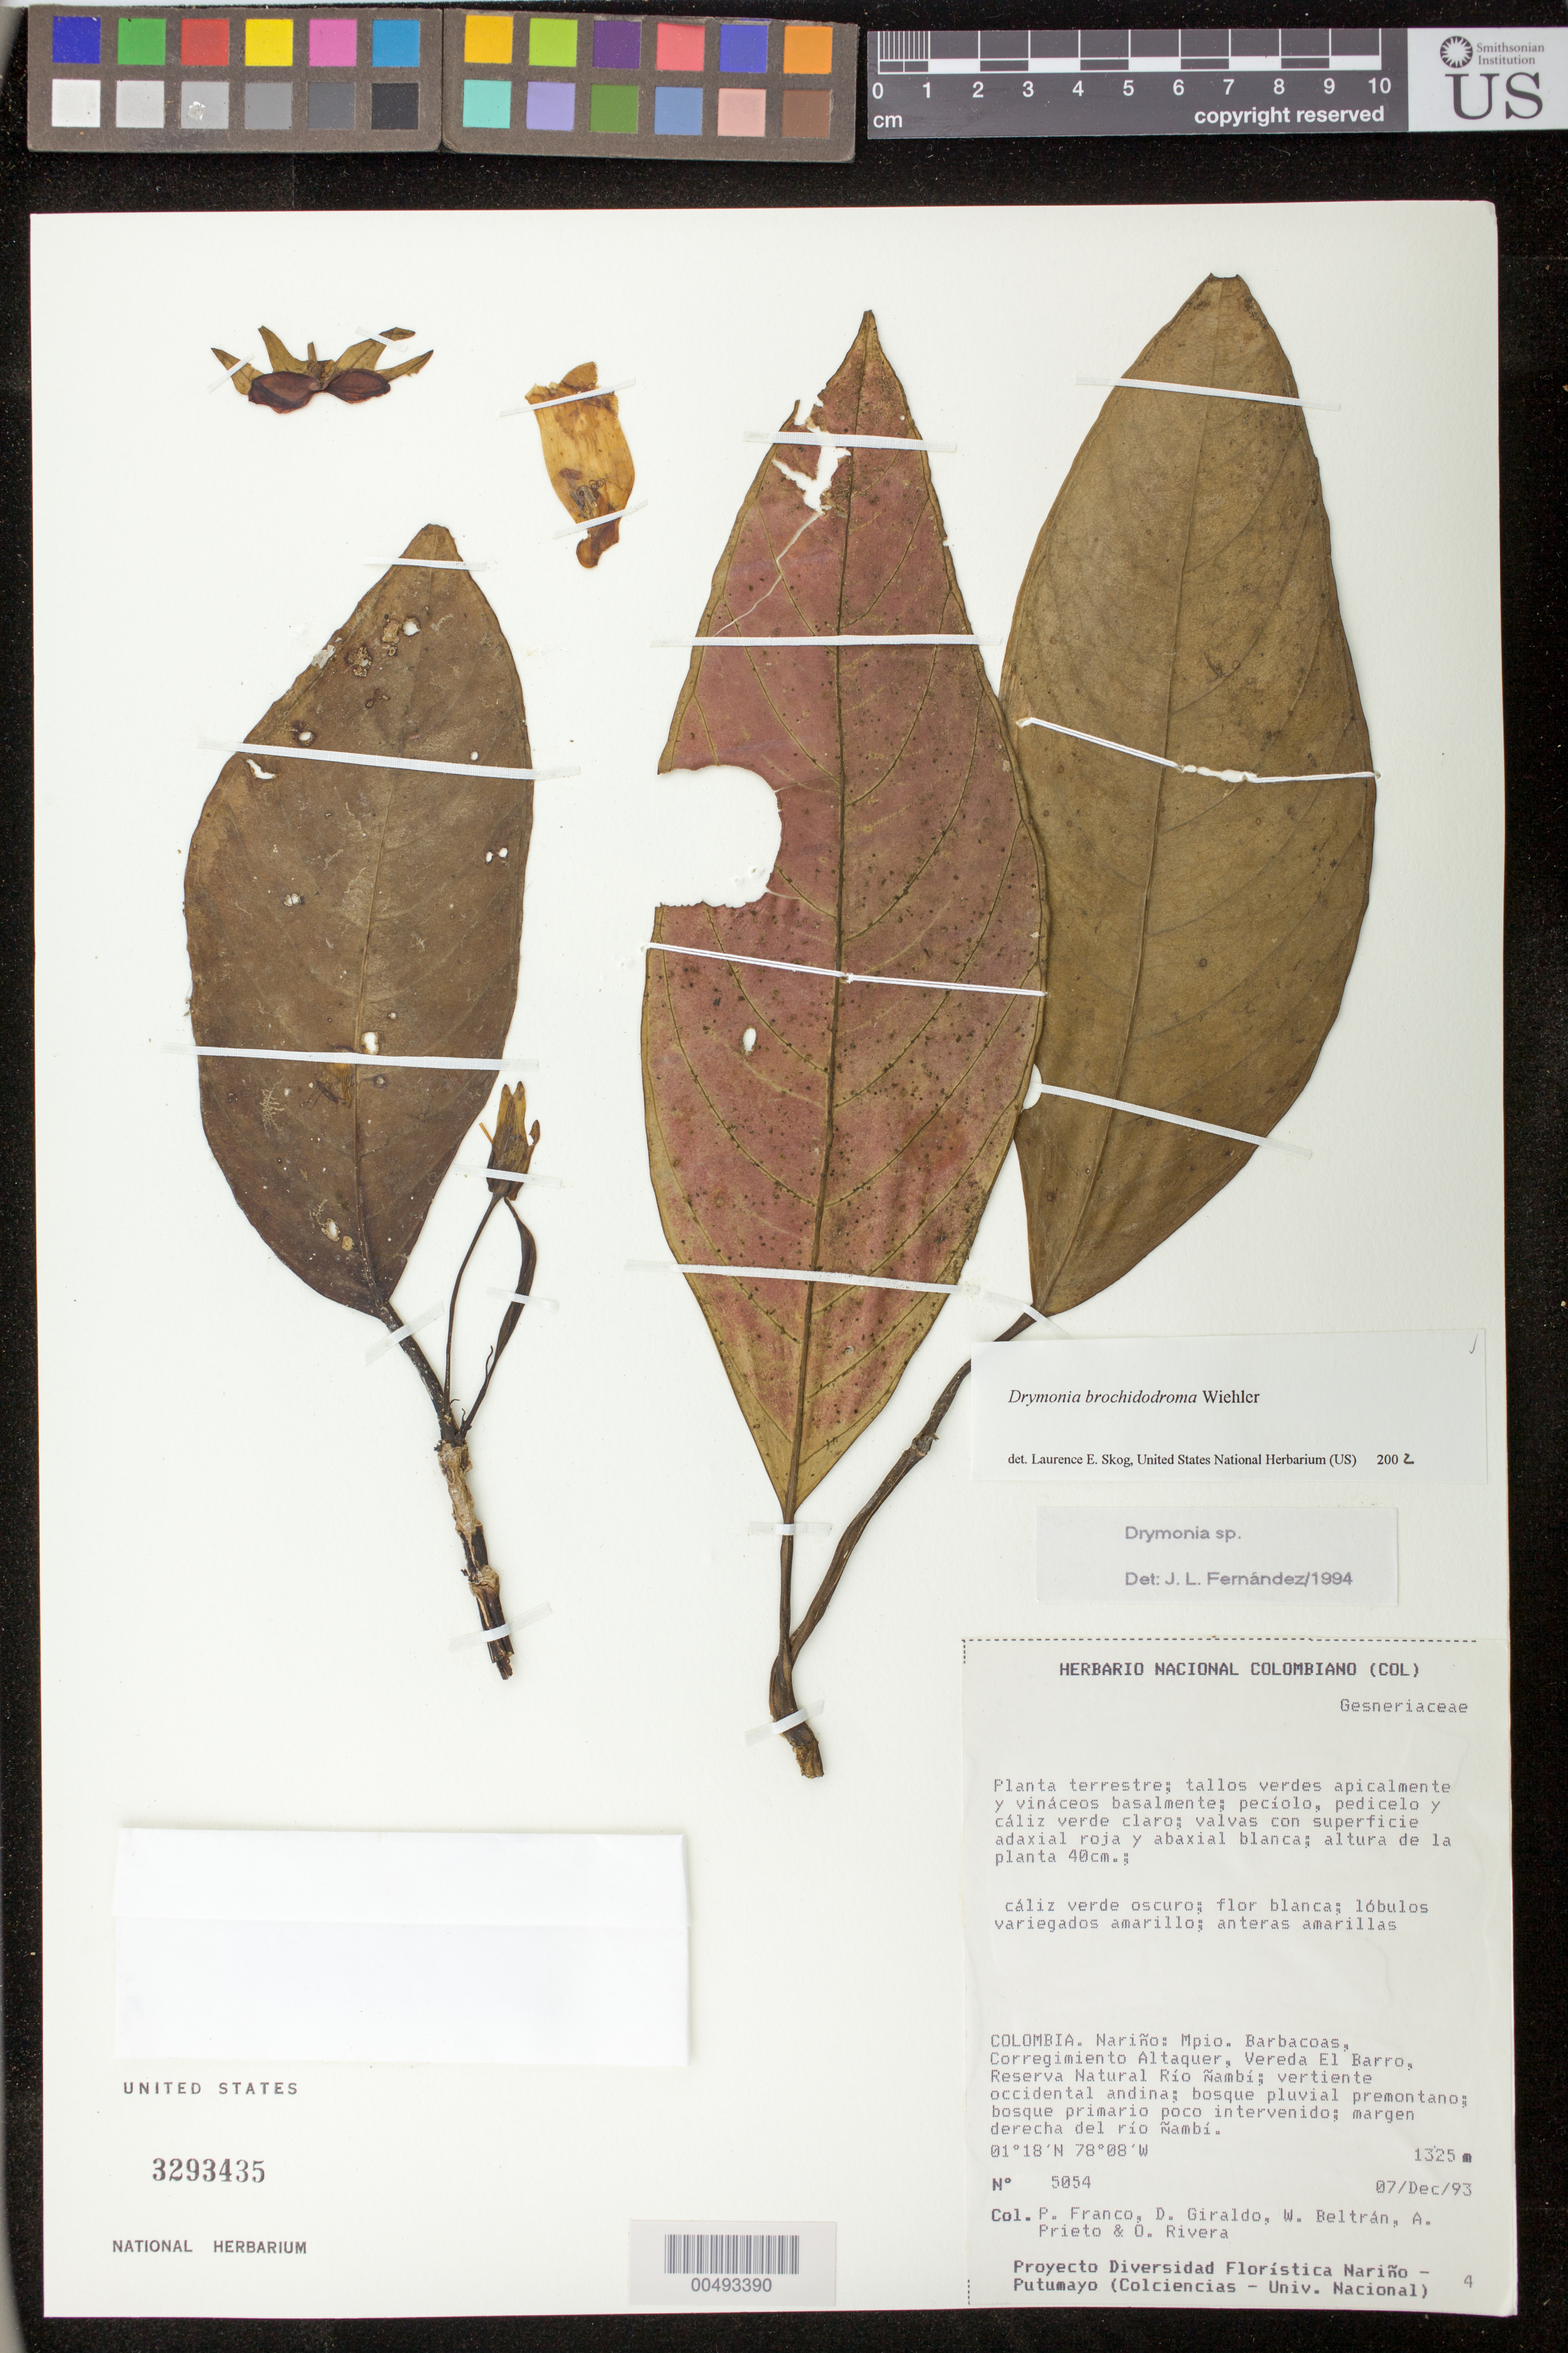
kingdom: Plantae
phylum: Tracheophyta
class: Magnoliopsida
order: Lamiales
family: Gesneriaceae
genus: Drymonia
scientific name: Drymonia brochidodroma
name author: Wiehler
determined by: Skog, Laurence E.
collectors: P. Franco Roselli, D. Giraldo, W. Beltran, A. Prieto & O. Rivera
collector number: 5054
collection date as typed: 07 Dec 1993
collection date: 1993-12-07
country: Colombia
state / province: Nariño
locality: Mpio. Barbacoas, Correg. Altaquer, Vereda El Barro, Reserva Natural Río Nambí; vertiente occidental andina; márgen derecha del Rio Nambí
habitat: Bosque pluvial premontano; bosque primario poco intervenido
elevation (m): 1325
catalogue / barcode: US 3293435